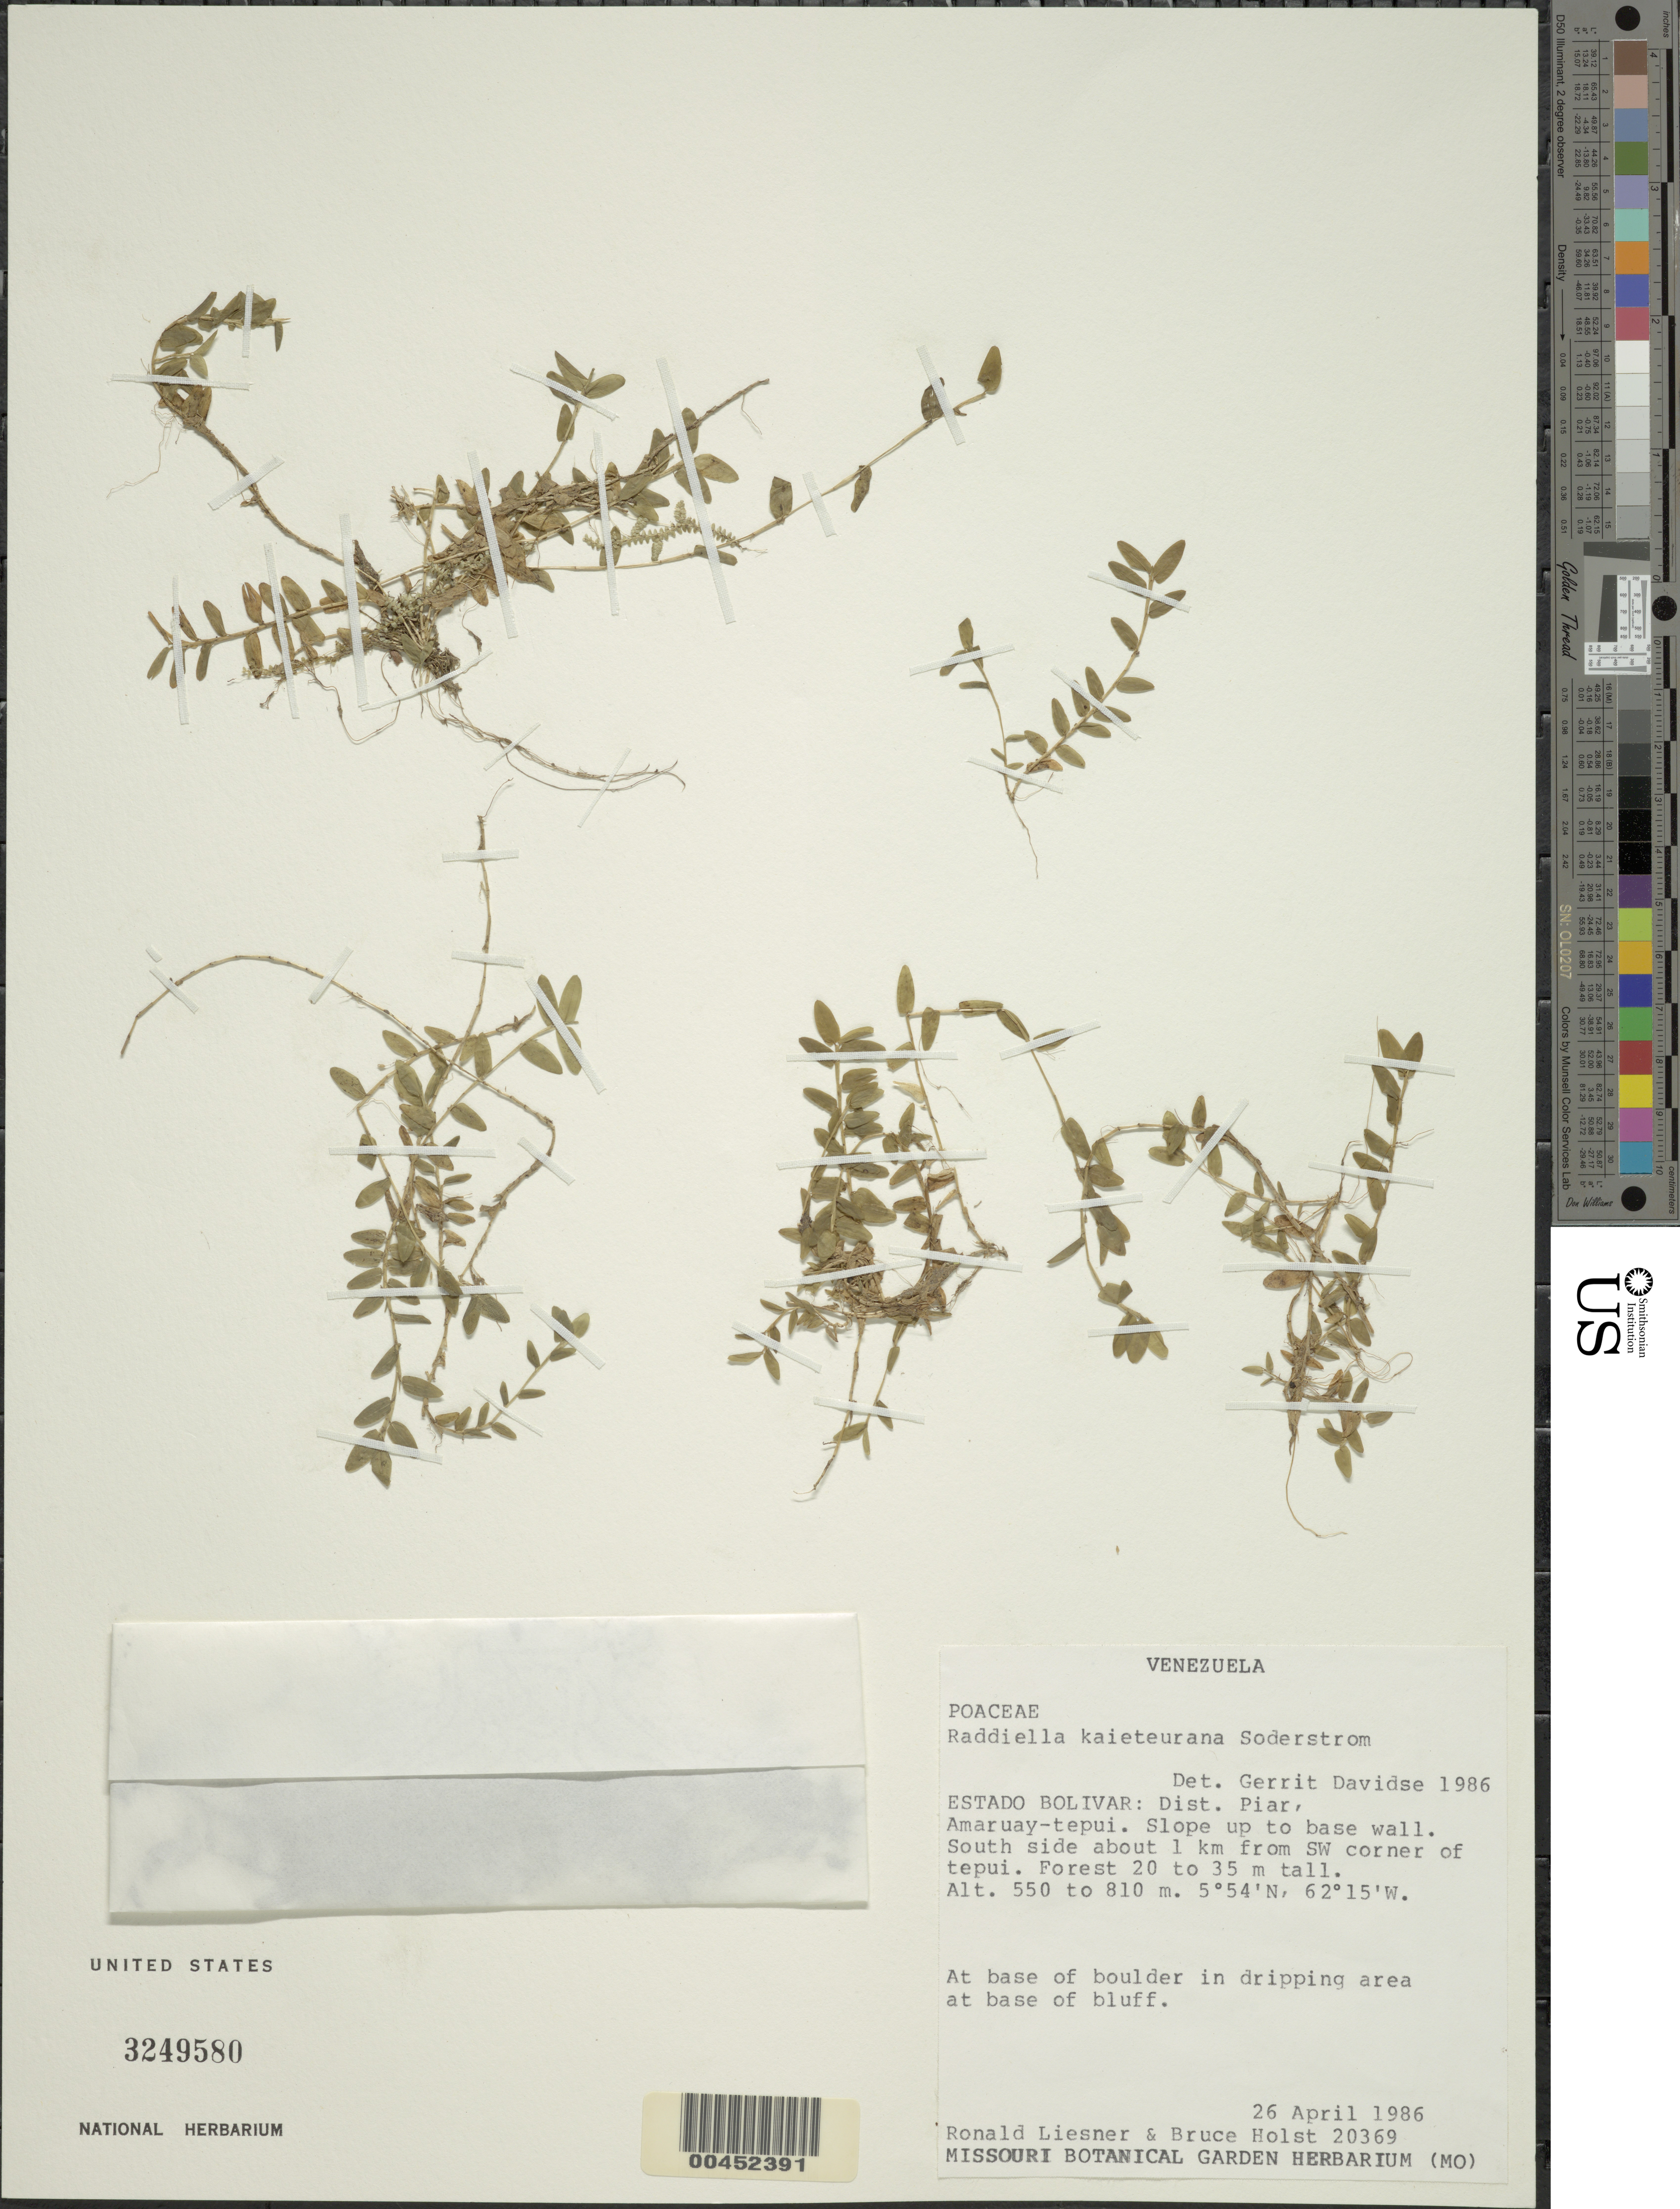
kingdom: Plantae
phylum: Tracheophyta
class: Liliopsida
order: Poales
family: Poaceae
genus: Raddiella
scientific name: Raddiella kaieteurana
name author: Soderstr.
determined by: Davidse, Gerrit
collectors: R. L. Liesner & B. Holst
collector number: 20369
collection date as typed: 26 Apr 1986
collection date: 1986-04-26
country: Venezuela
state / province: Bolivar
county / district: Piar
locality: Amaruay-tepui, slope up to base wall, s side about 1 km from sw corner of tepui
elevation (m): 550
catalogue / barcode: US 3249580